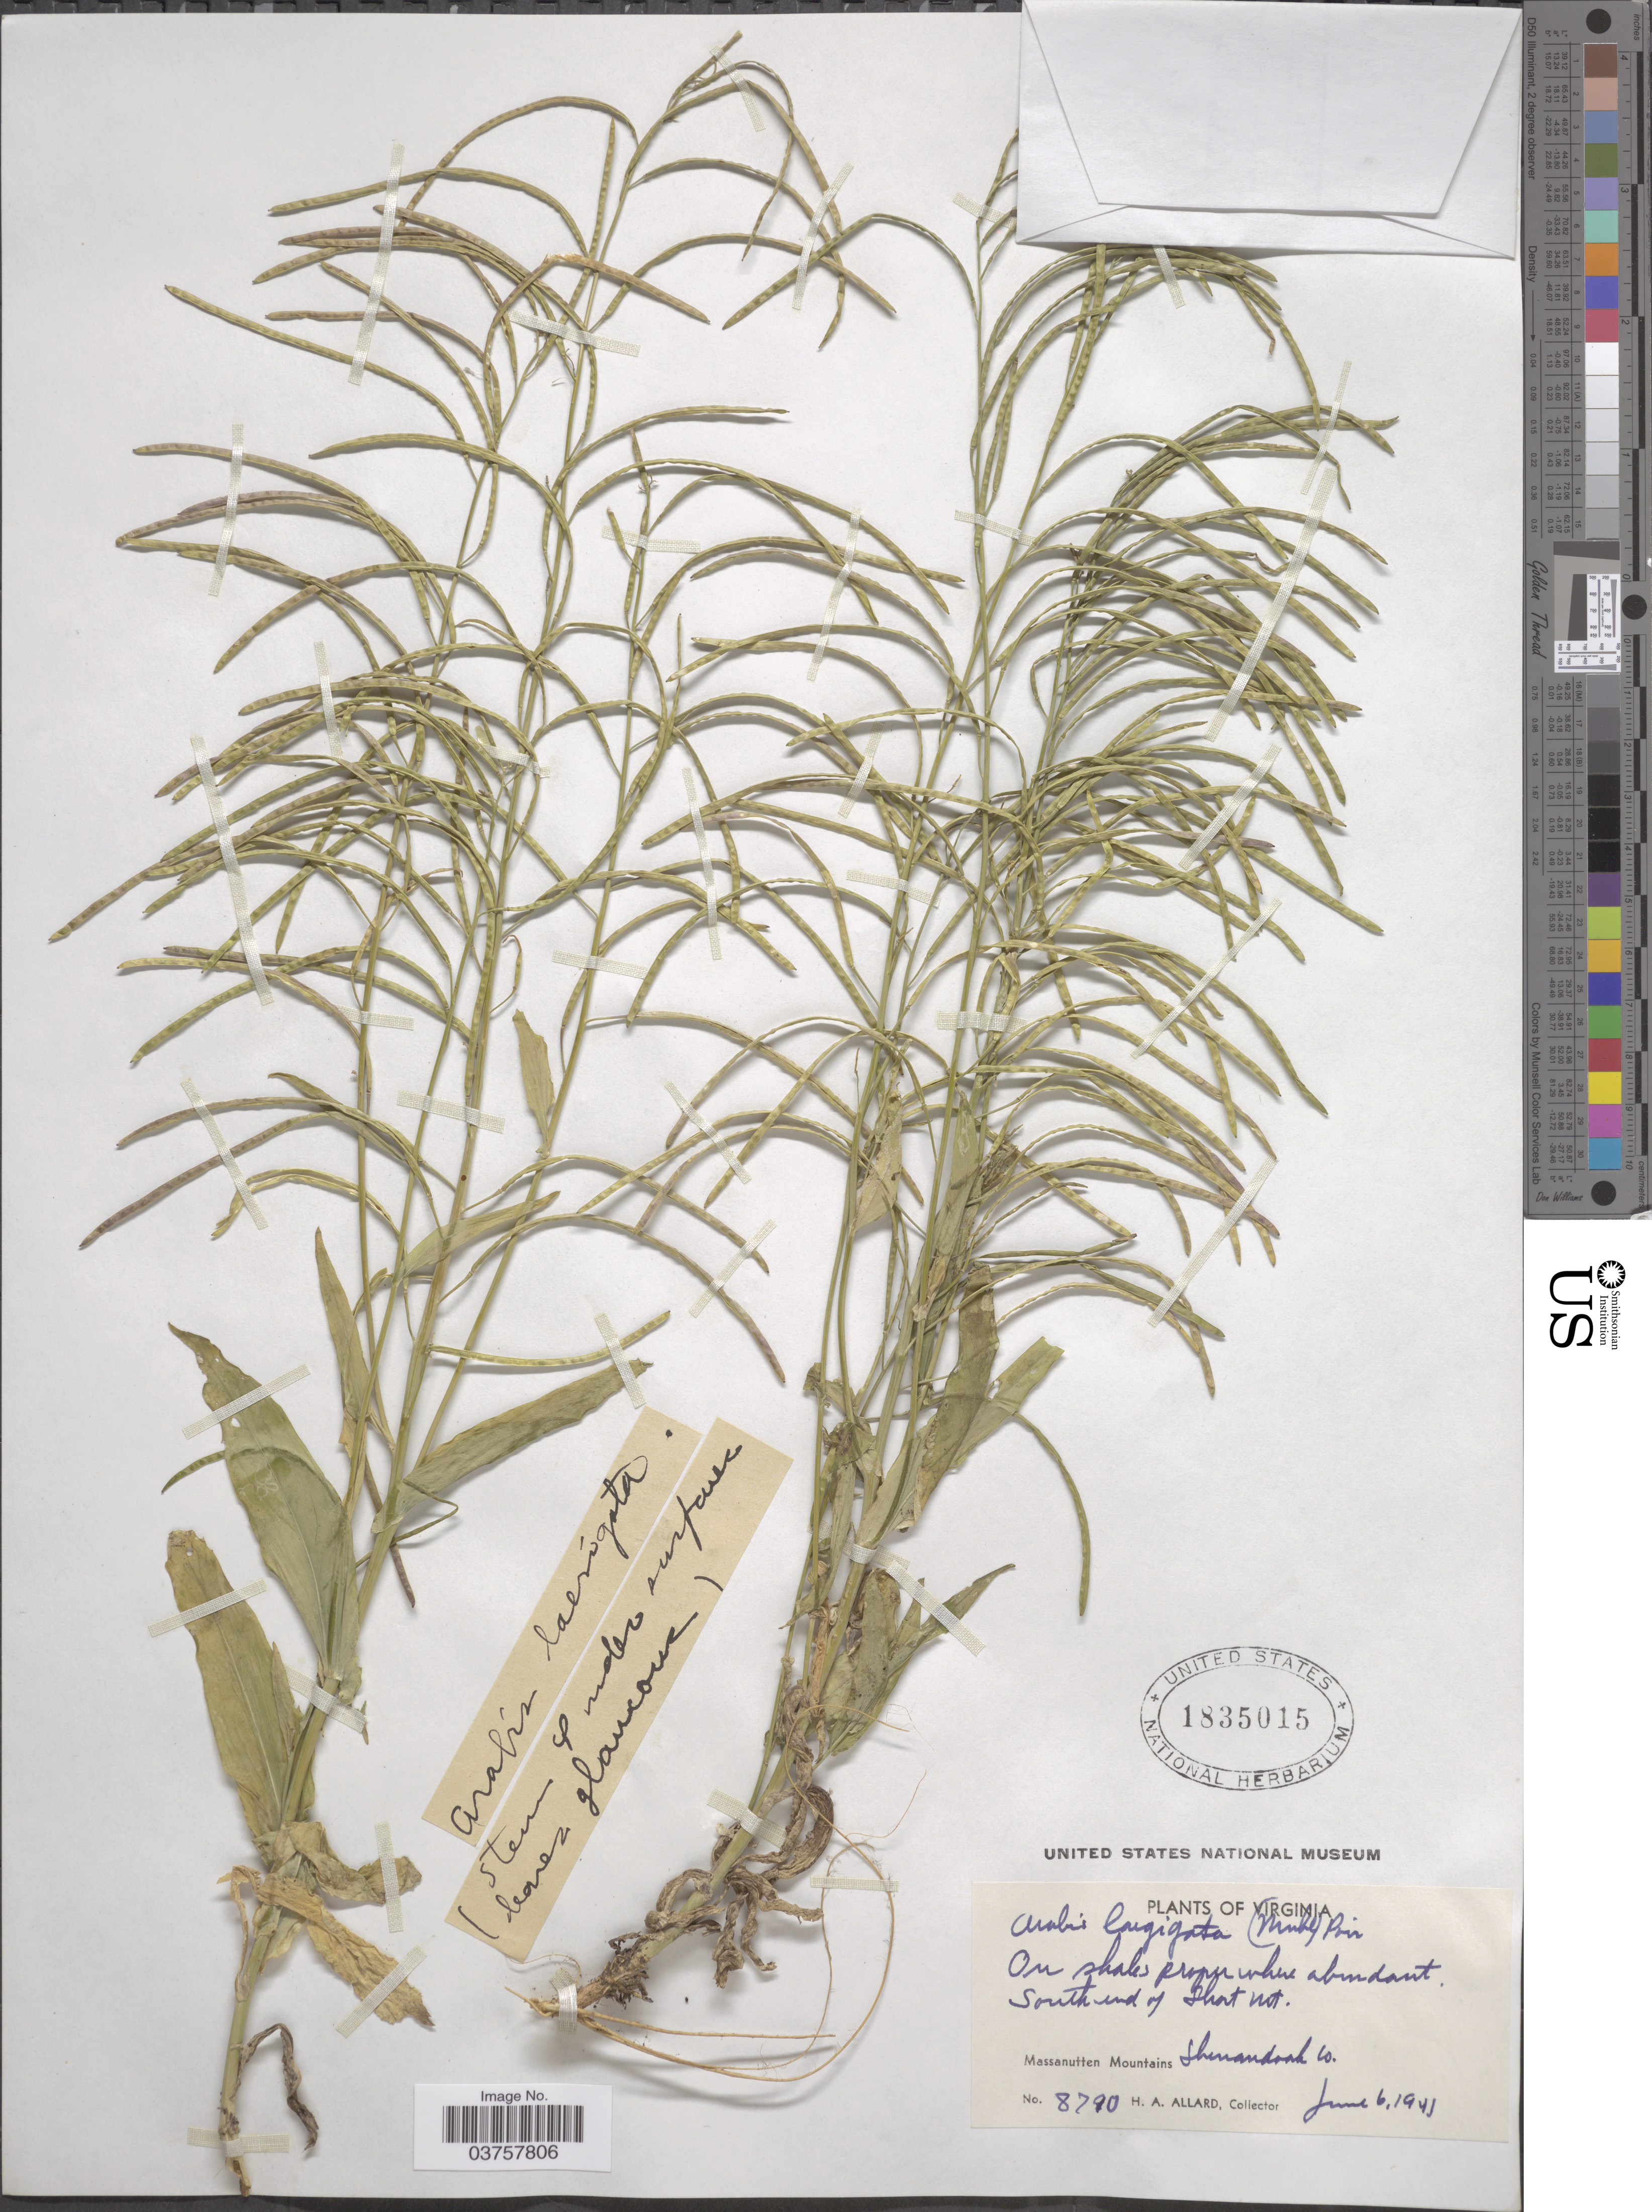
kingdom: Plantae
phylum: Tracheophyta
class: Magnoliopsida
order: Brassicales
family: Brassicaceae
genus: Arabis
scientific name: Arabis laevigata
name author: (Muhl. ex Willd.) Poir.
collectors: H. A. Allard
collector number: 8790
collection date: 1945-06-06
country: United States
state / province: Virginia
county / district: Shenandoah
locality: South end of Short Mt. Massanutten Mountains Shenandoah Co.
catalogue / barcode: US 1835015